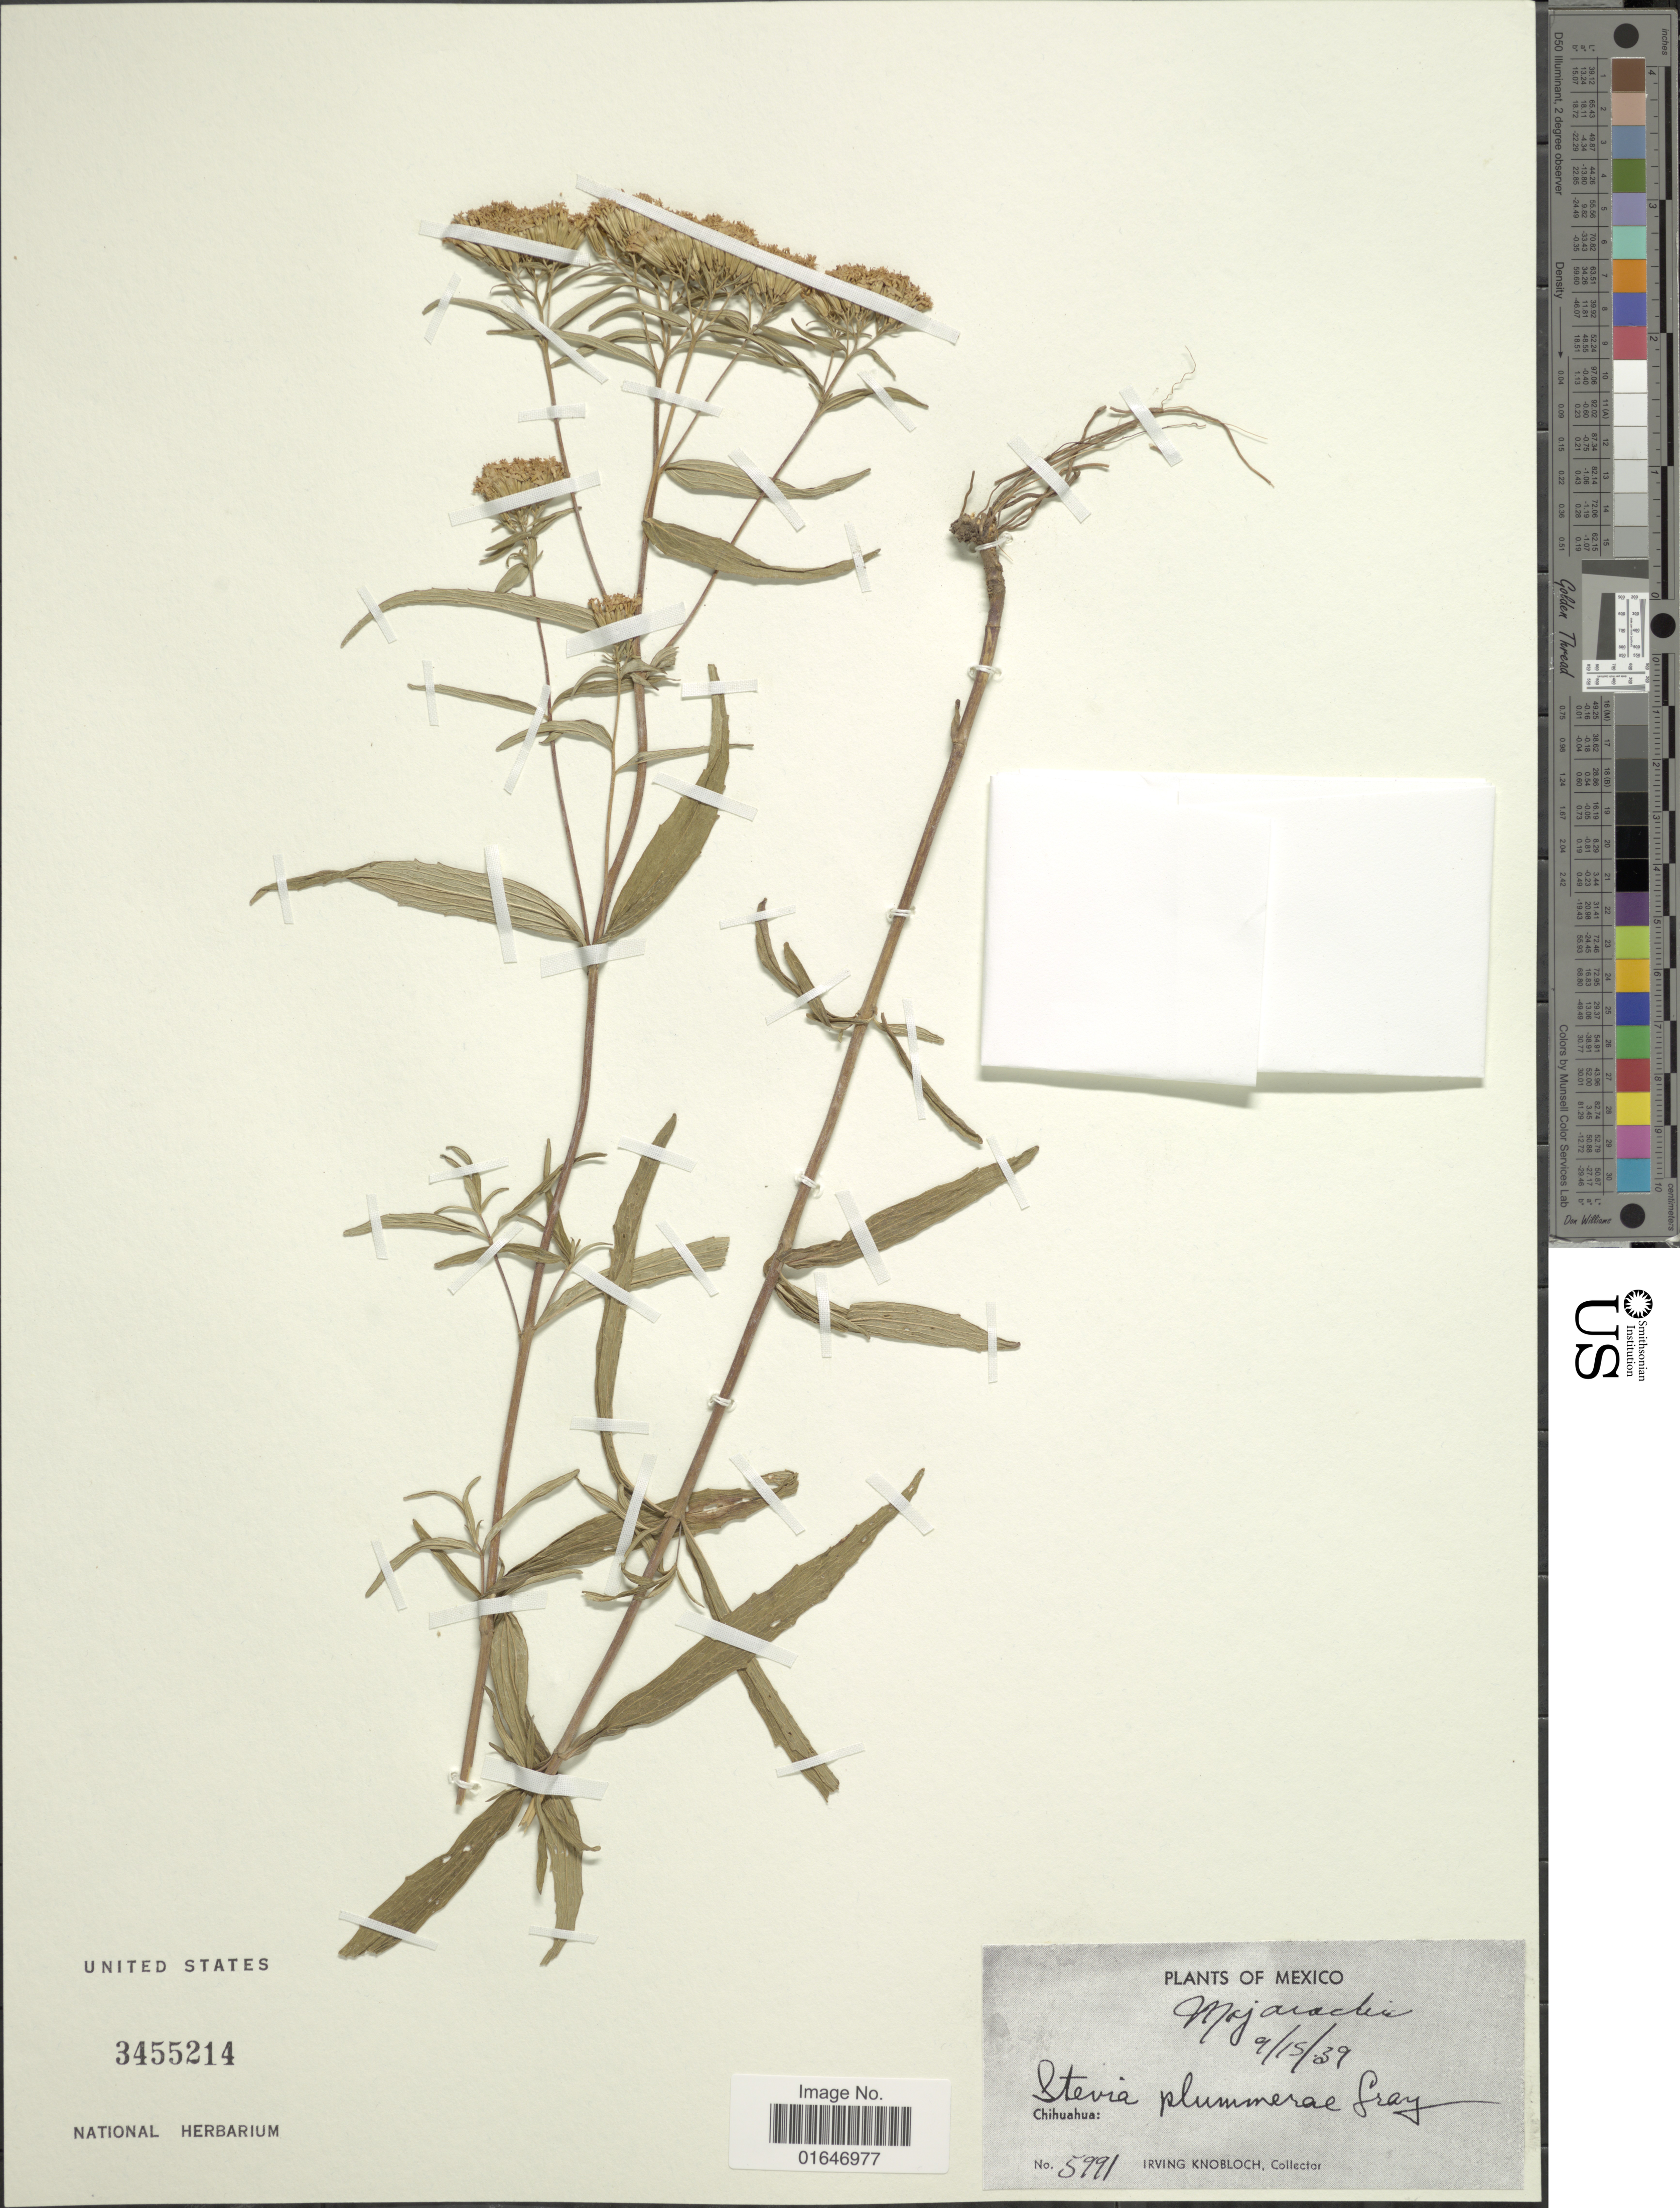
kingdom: Plantae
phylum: Tracheophyta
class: Magnoliopsida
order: Asterales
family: Asteraceae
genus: Stevia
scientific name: Stevia plummerae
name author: A. Gray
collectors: I. W. Knobloch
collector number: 5991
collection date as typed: Transcribed d/m/y: 15/9/39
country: Mexico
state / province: Chihuahua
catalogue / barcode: US 3455214